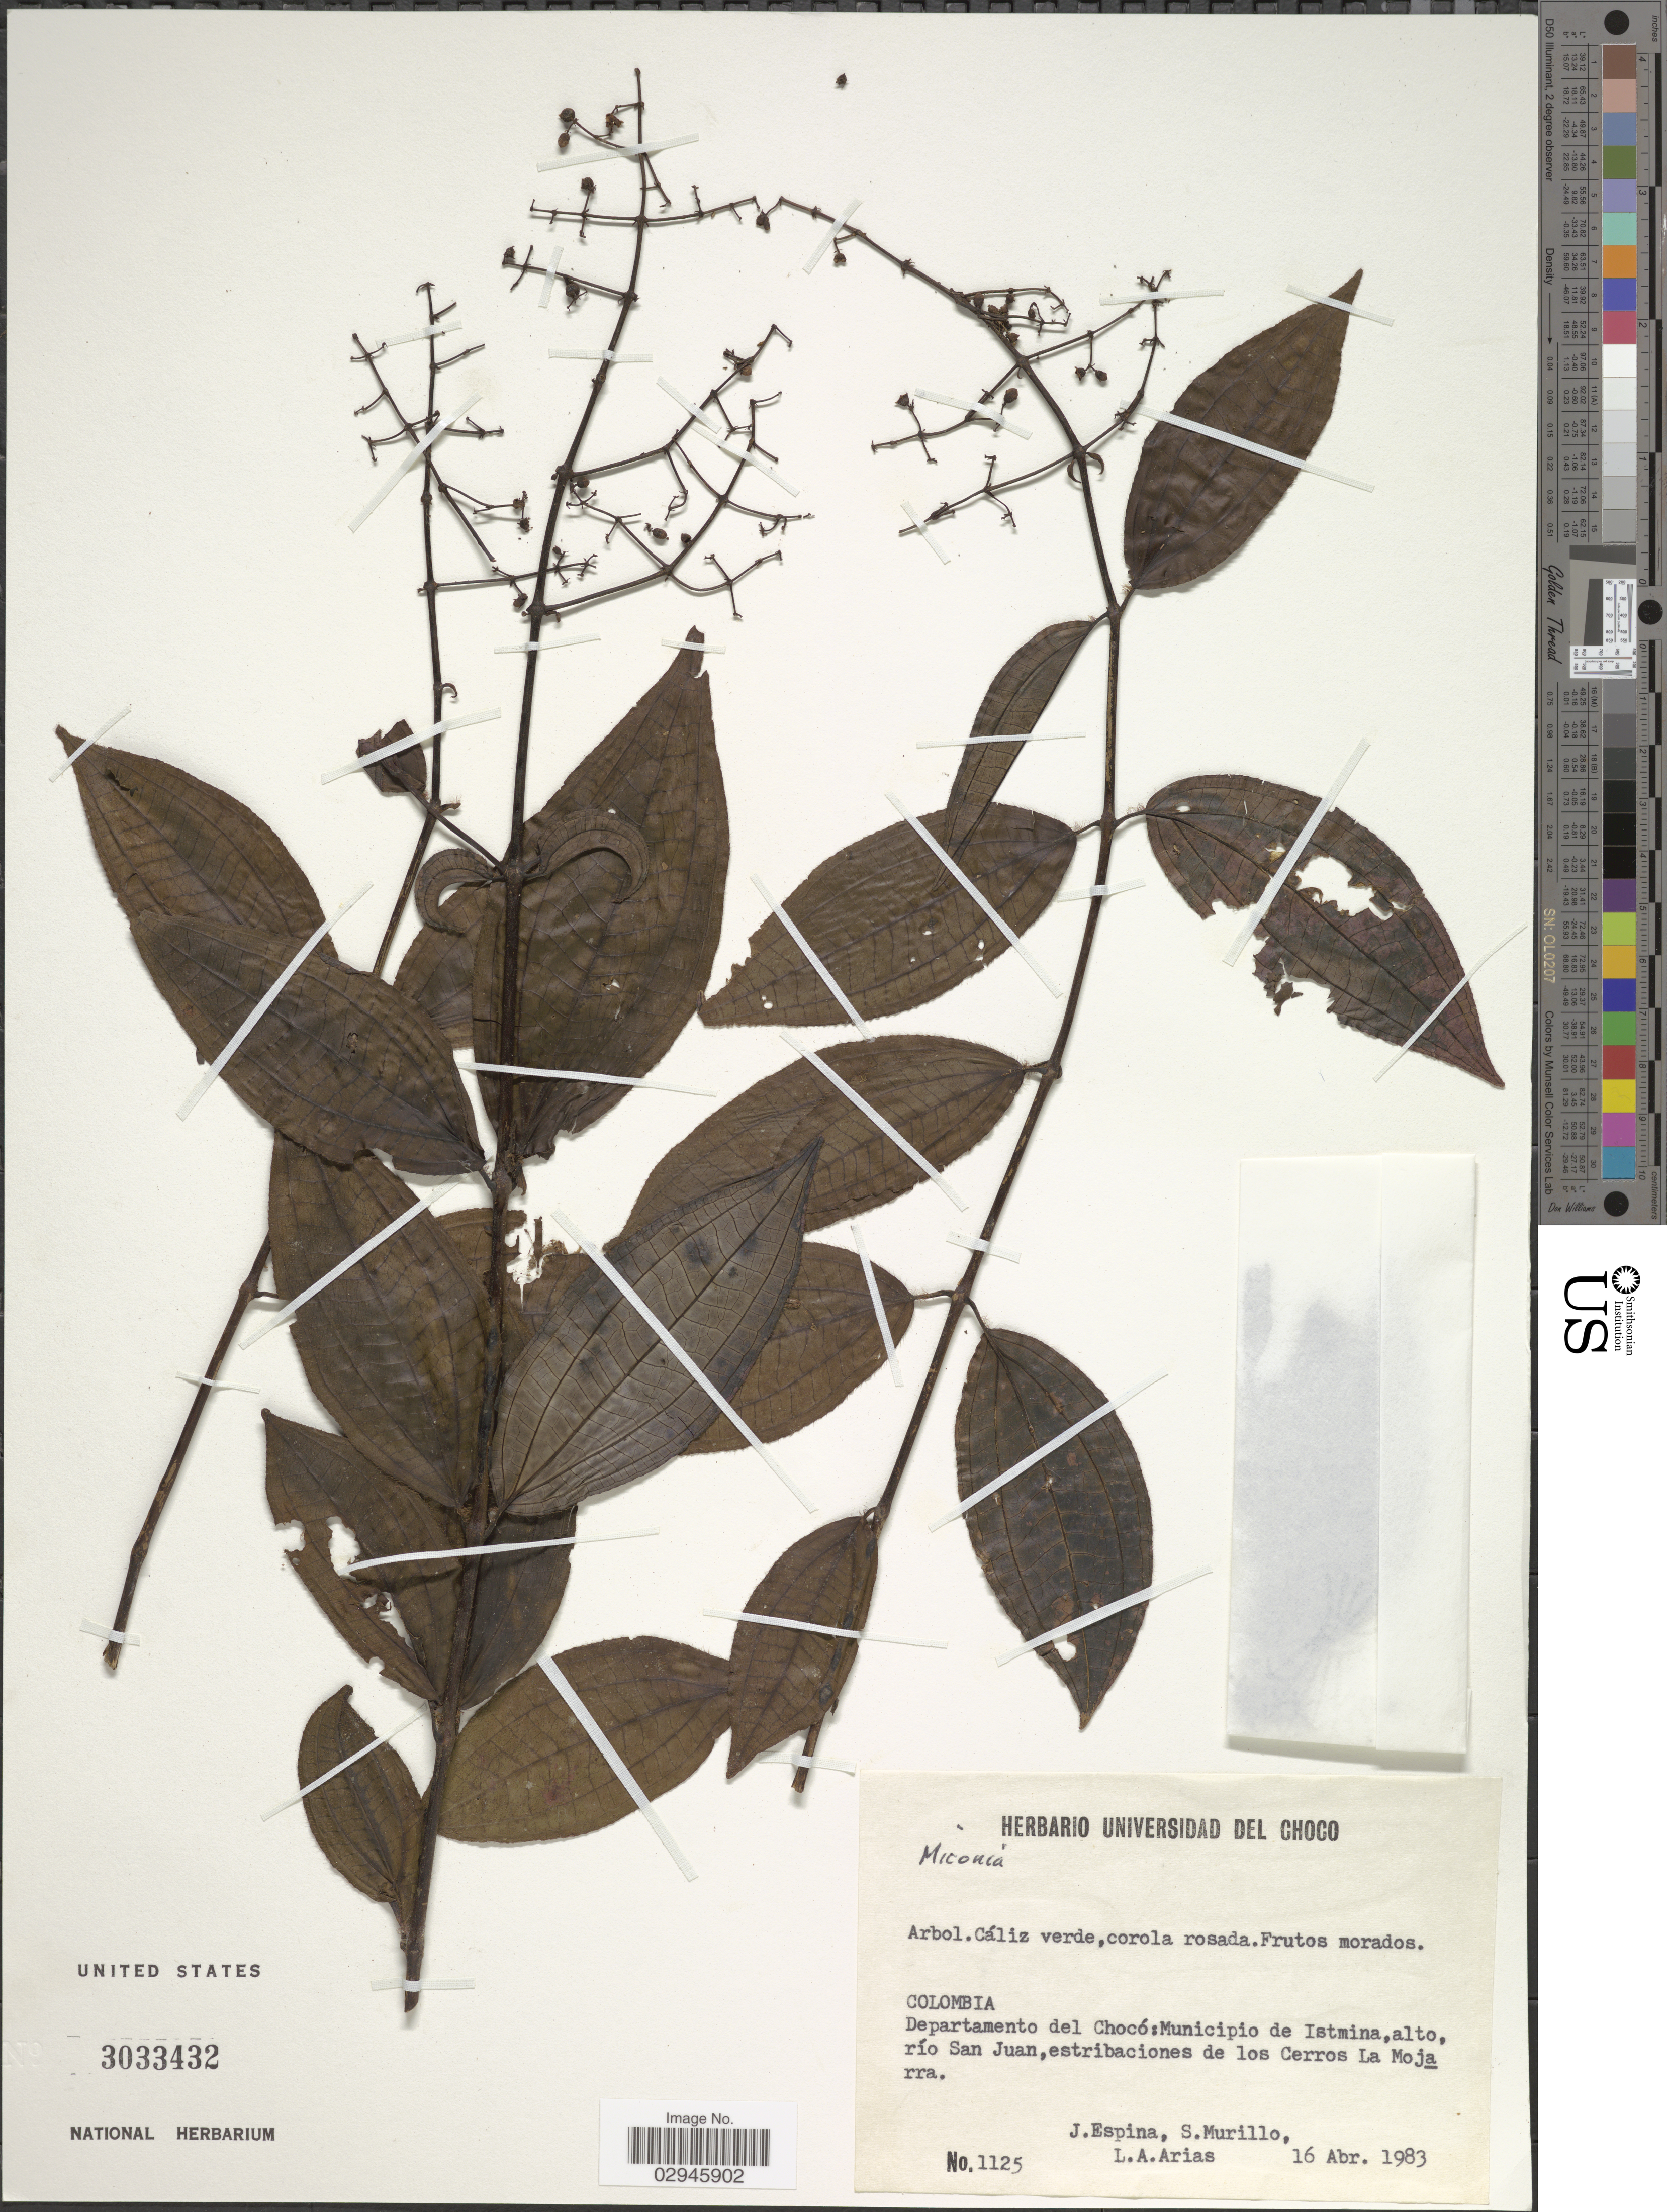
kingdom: Plantae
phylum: Tracheophyta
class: Magnoliopsida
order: Myrtales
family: Melastomataceae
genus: Miconia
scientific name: Miconia sp.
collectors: J. Espina, S. Murillo & L. Arias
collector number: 1125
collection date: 1983-04-16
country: Colombia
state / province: Chocó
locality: Departamento del Chocó: Municipio de Istmina, alto río San Juan, estribaciones de los Cerros La Mojarra.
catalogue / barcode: US 3033432